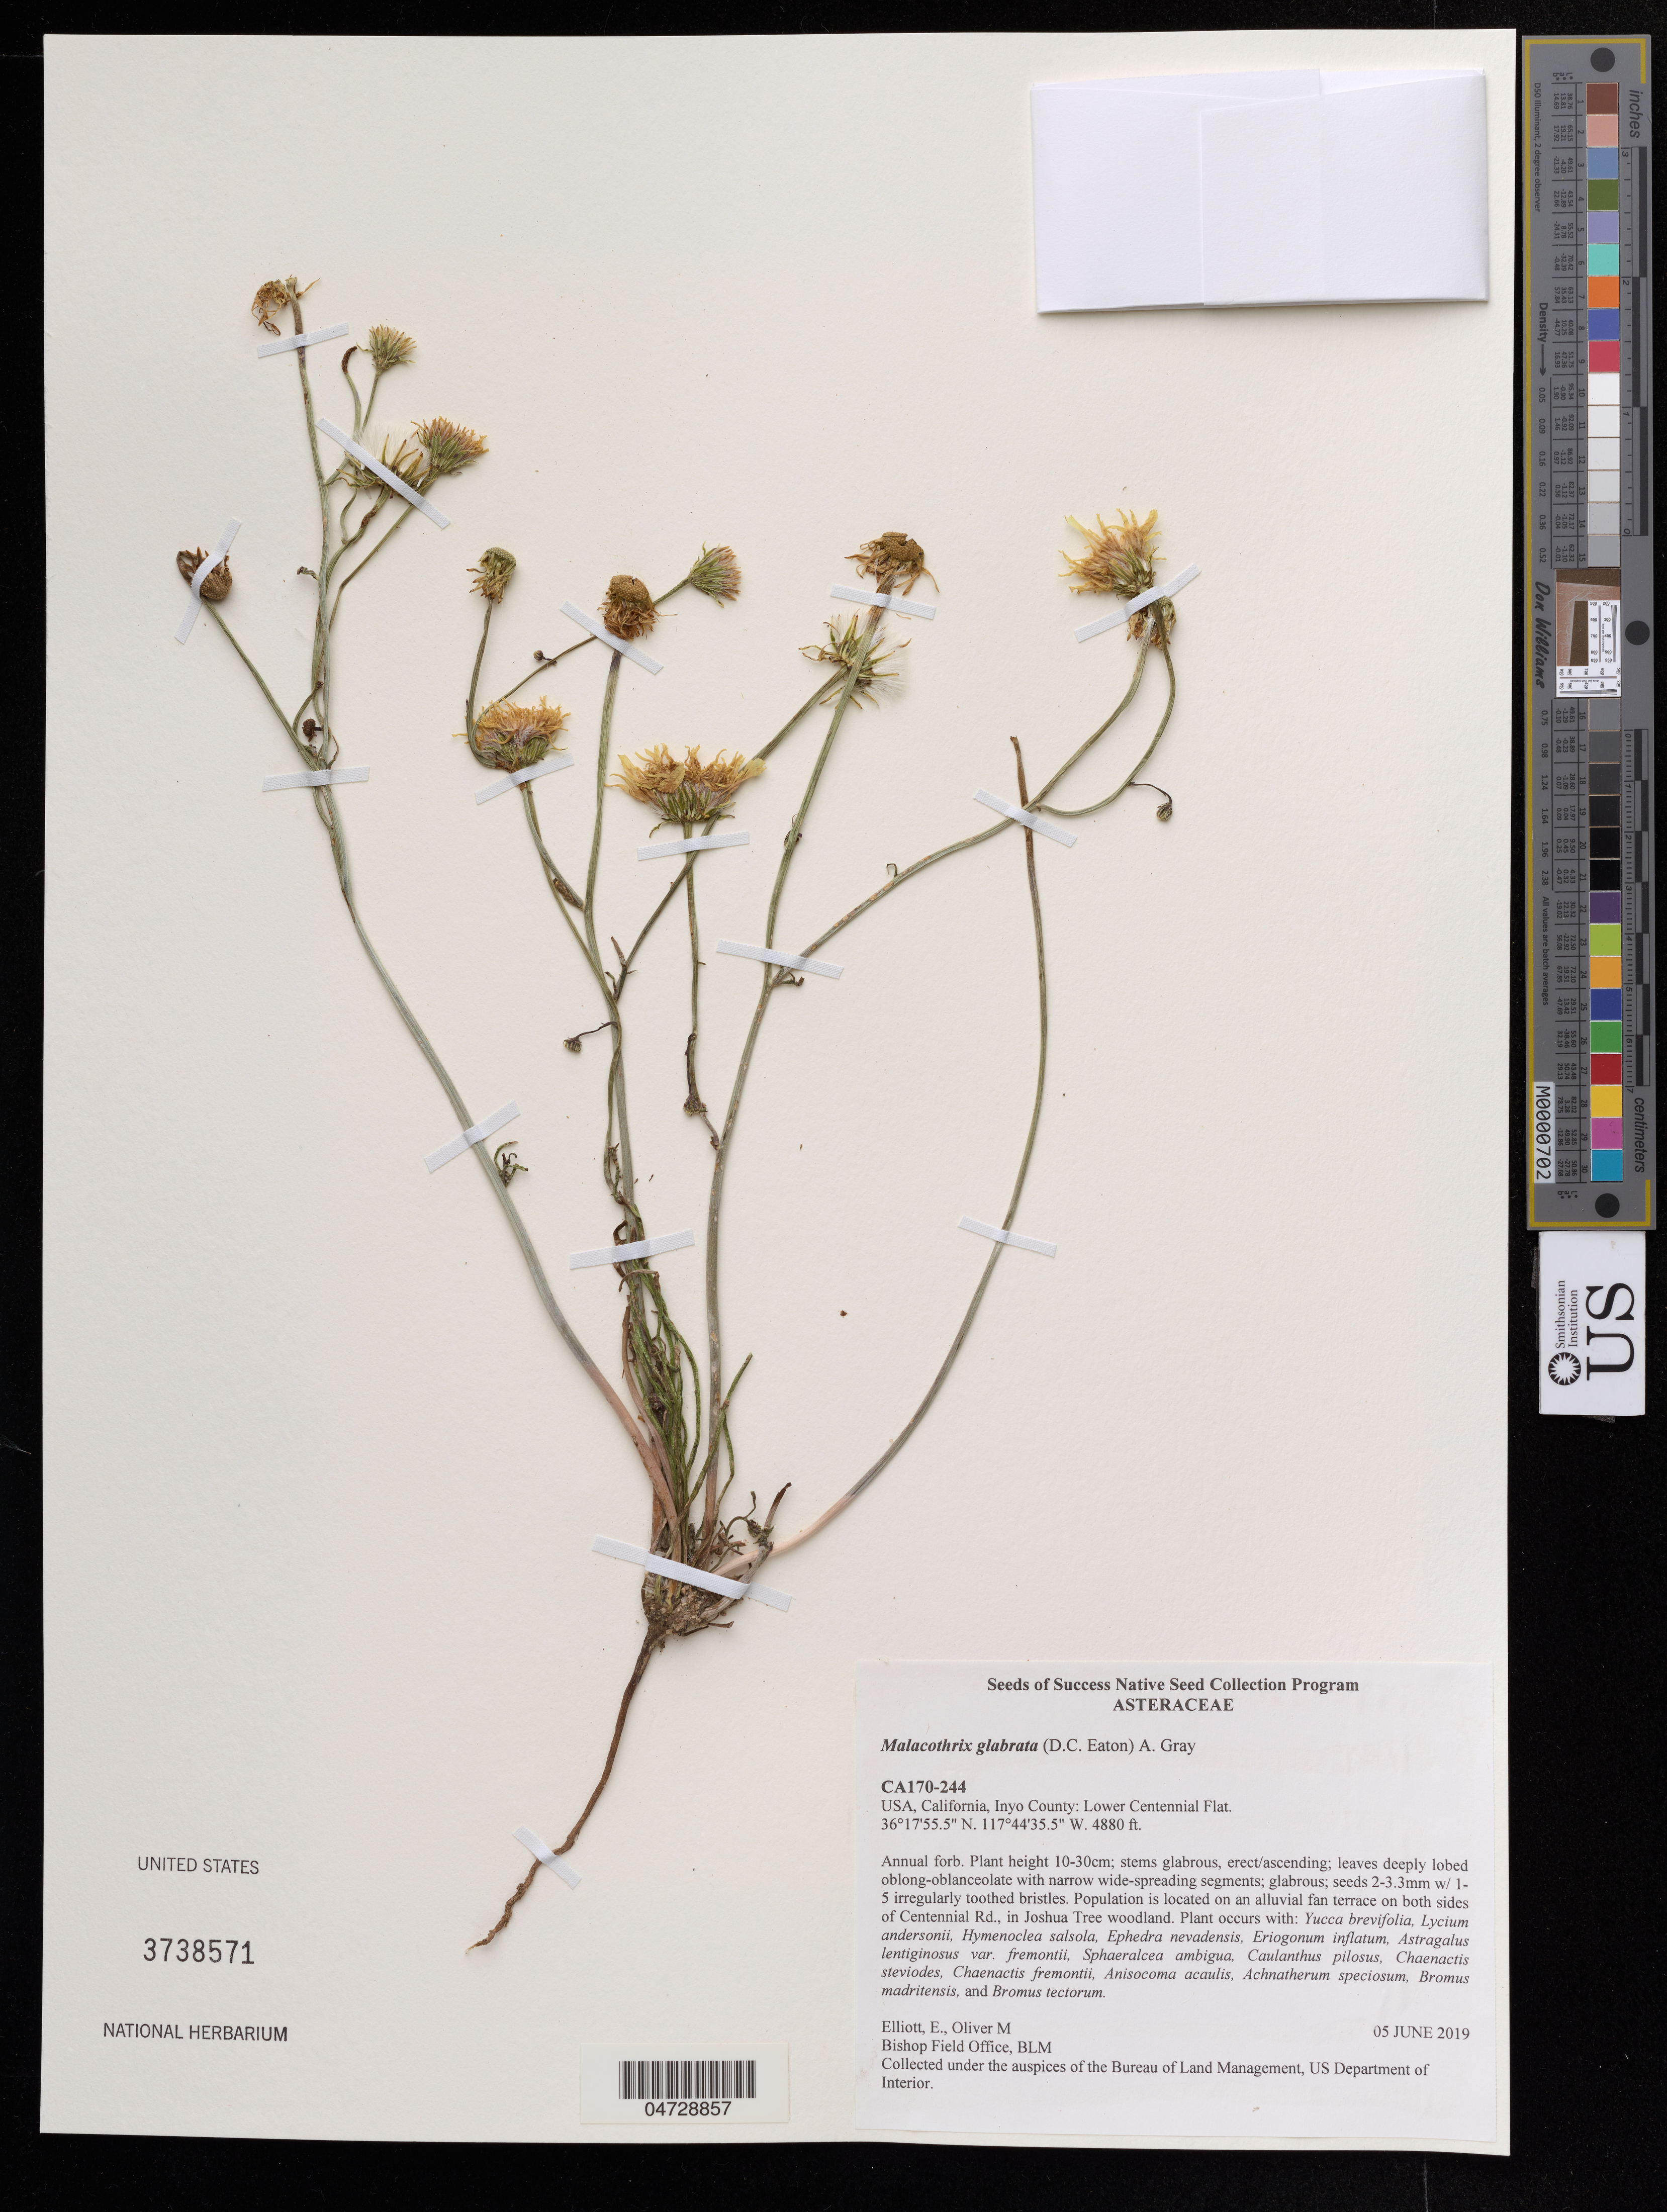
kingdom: Plantae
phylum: Tracheophyta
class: Magnoliopsida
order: Asterales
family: Asteraceae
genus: Malacothrix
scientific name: Malacothrix glabrata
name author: (A. Gray ex D.C. Eaton) A. Gray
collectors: E. Elliott & M. Oliver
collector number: CA 170-244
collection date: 2019-06-05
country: United States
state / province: California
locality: Inyo County: Lower Centennial Flat.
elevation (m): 1487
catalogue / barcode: US 3738571